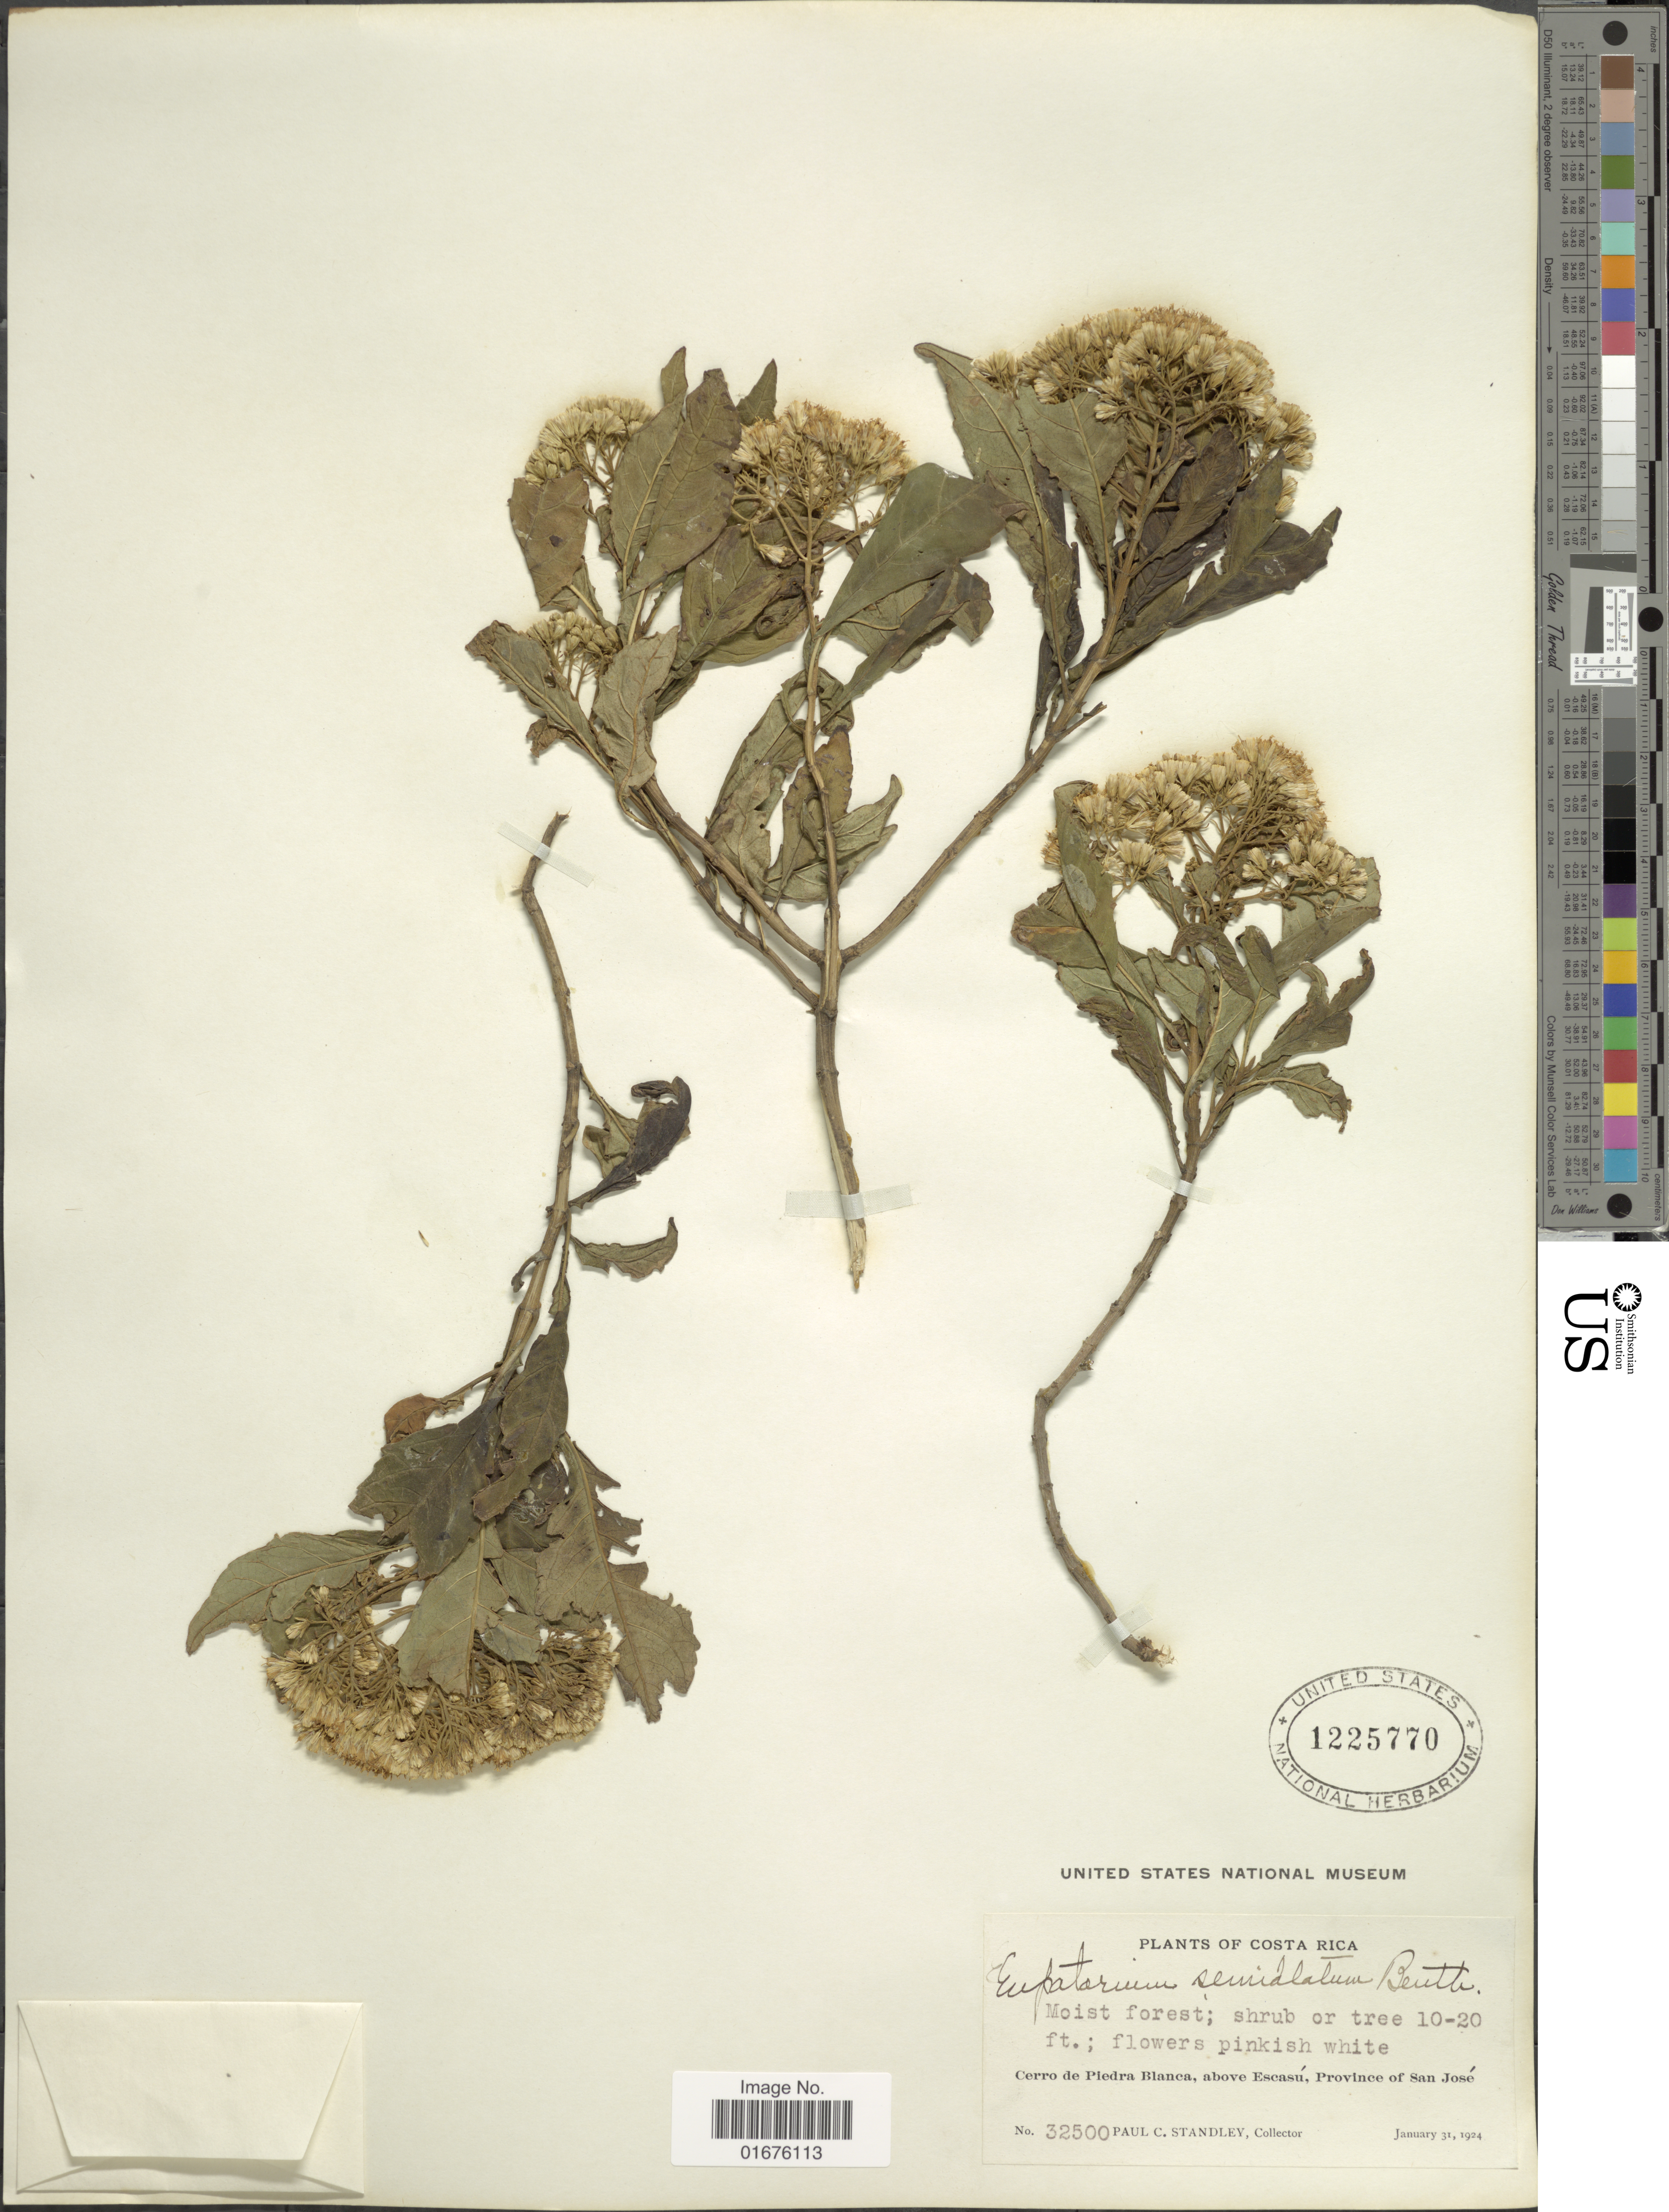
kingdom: Plantae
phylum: Tracheophyta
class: Magnoliopsida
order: Asterales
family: Asteraceae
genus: Ageratina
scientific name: Ageratina ligustrina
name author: (DC.) R.M. King & H. Rob.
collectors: P. C. Standley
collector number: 32500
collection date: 1924-01-31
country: Costa Rica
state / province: San José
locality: Moist forest, Cerro de Piedra Blanca, above Escasú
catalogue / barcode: US 1225770